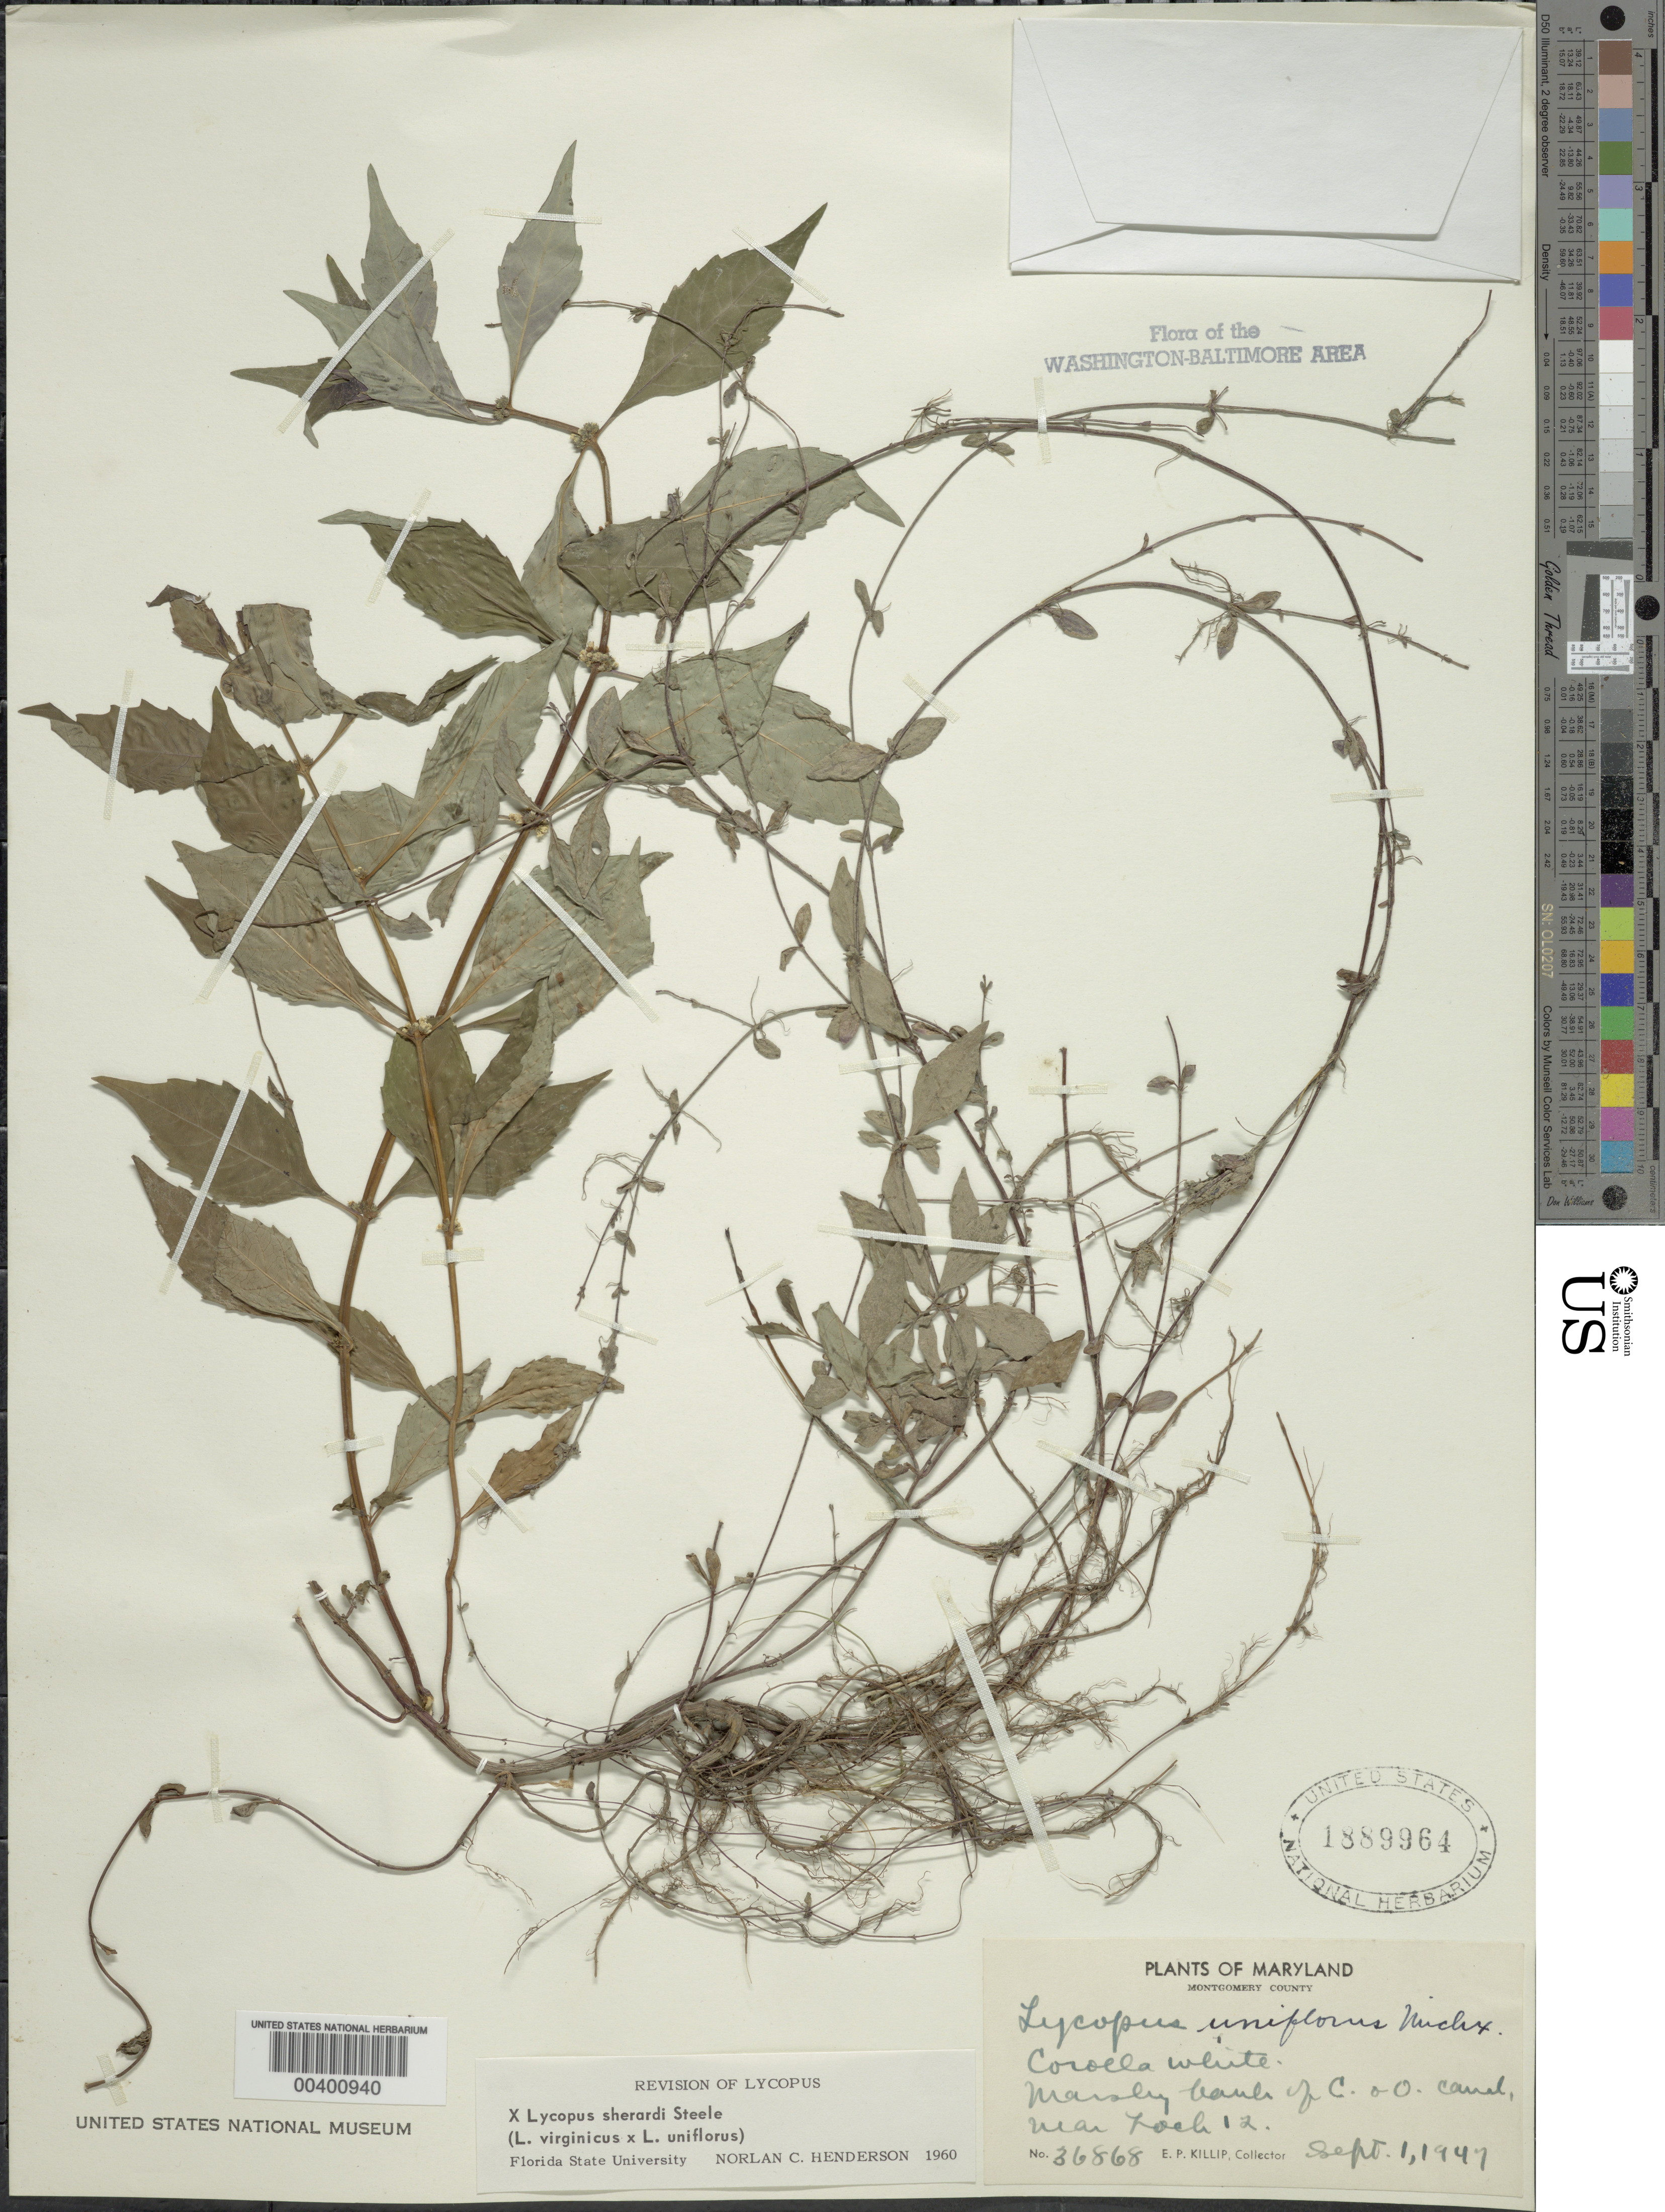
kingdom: Plantae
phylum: Tracheophyta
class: Magnoliopsida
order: Lamiales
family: Lamiaceae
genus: Lycopus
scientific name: Lycopus x sherardii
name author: E.S. Steele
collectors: E. P. Killip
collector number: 36868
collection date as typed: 01 Sep 1947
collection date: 1947-09-01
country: United States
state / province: Maryland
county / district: Montgomery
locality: C. & O. Canal near Lock 12 C. and O. Canal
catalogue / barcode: US 1889964